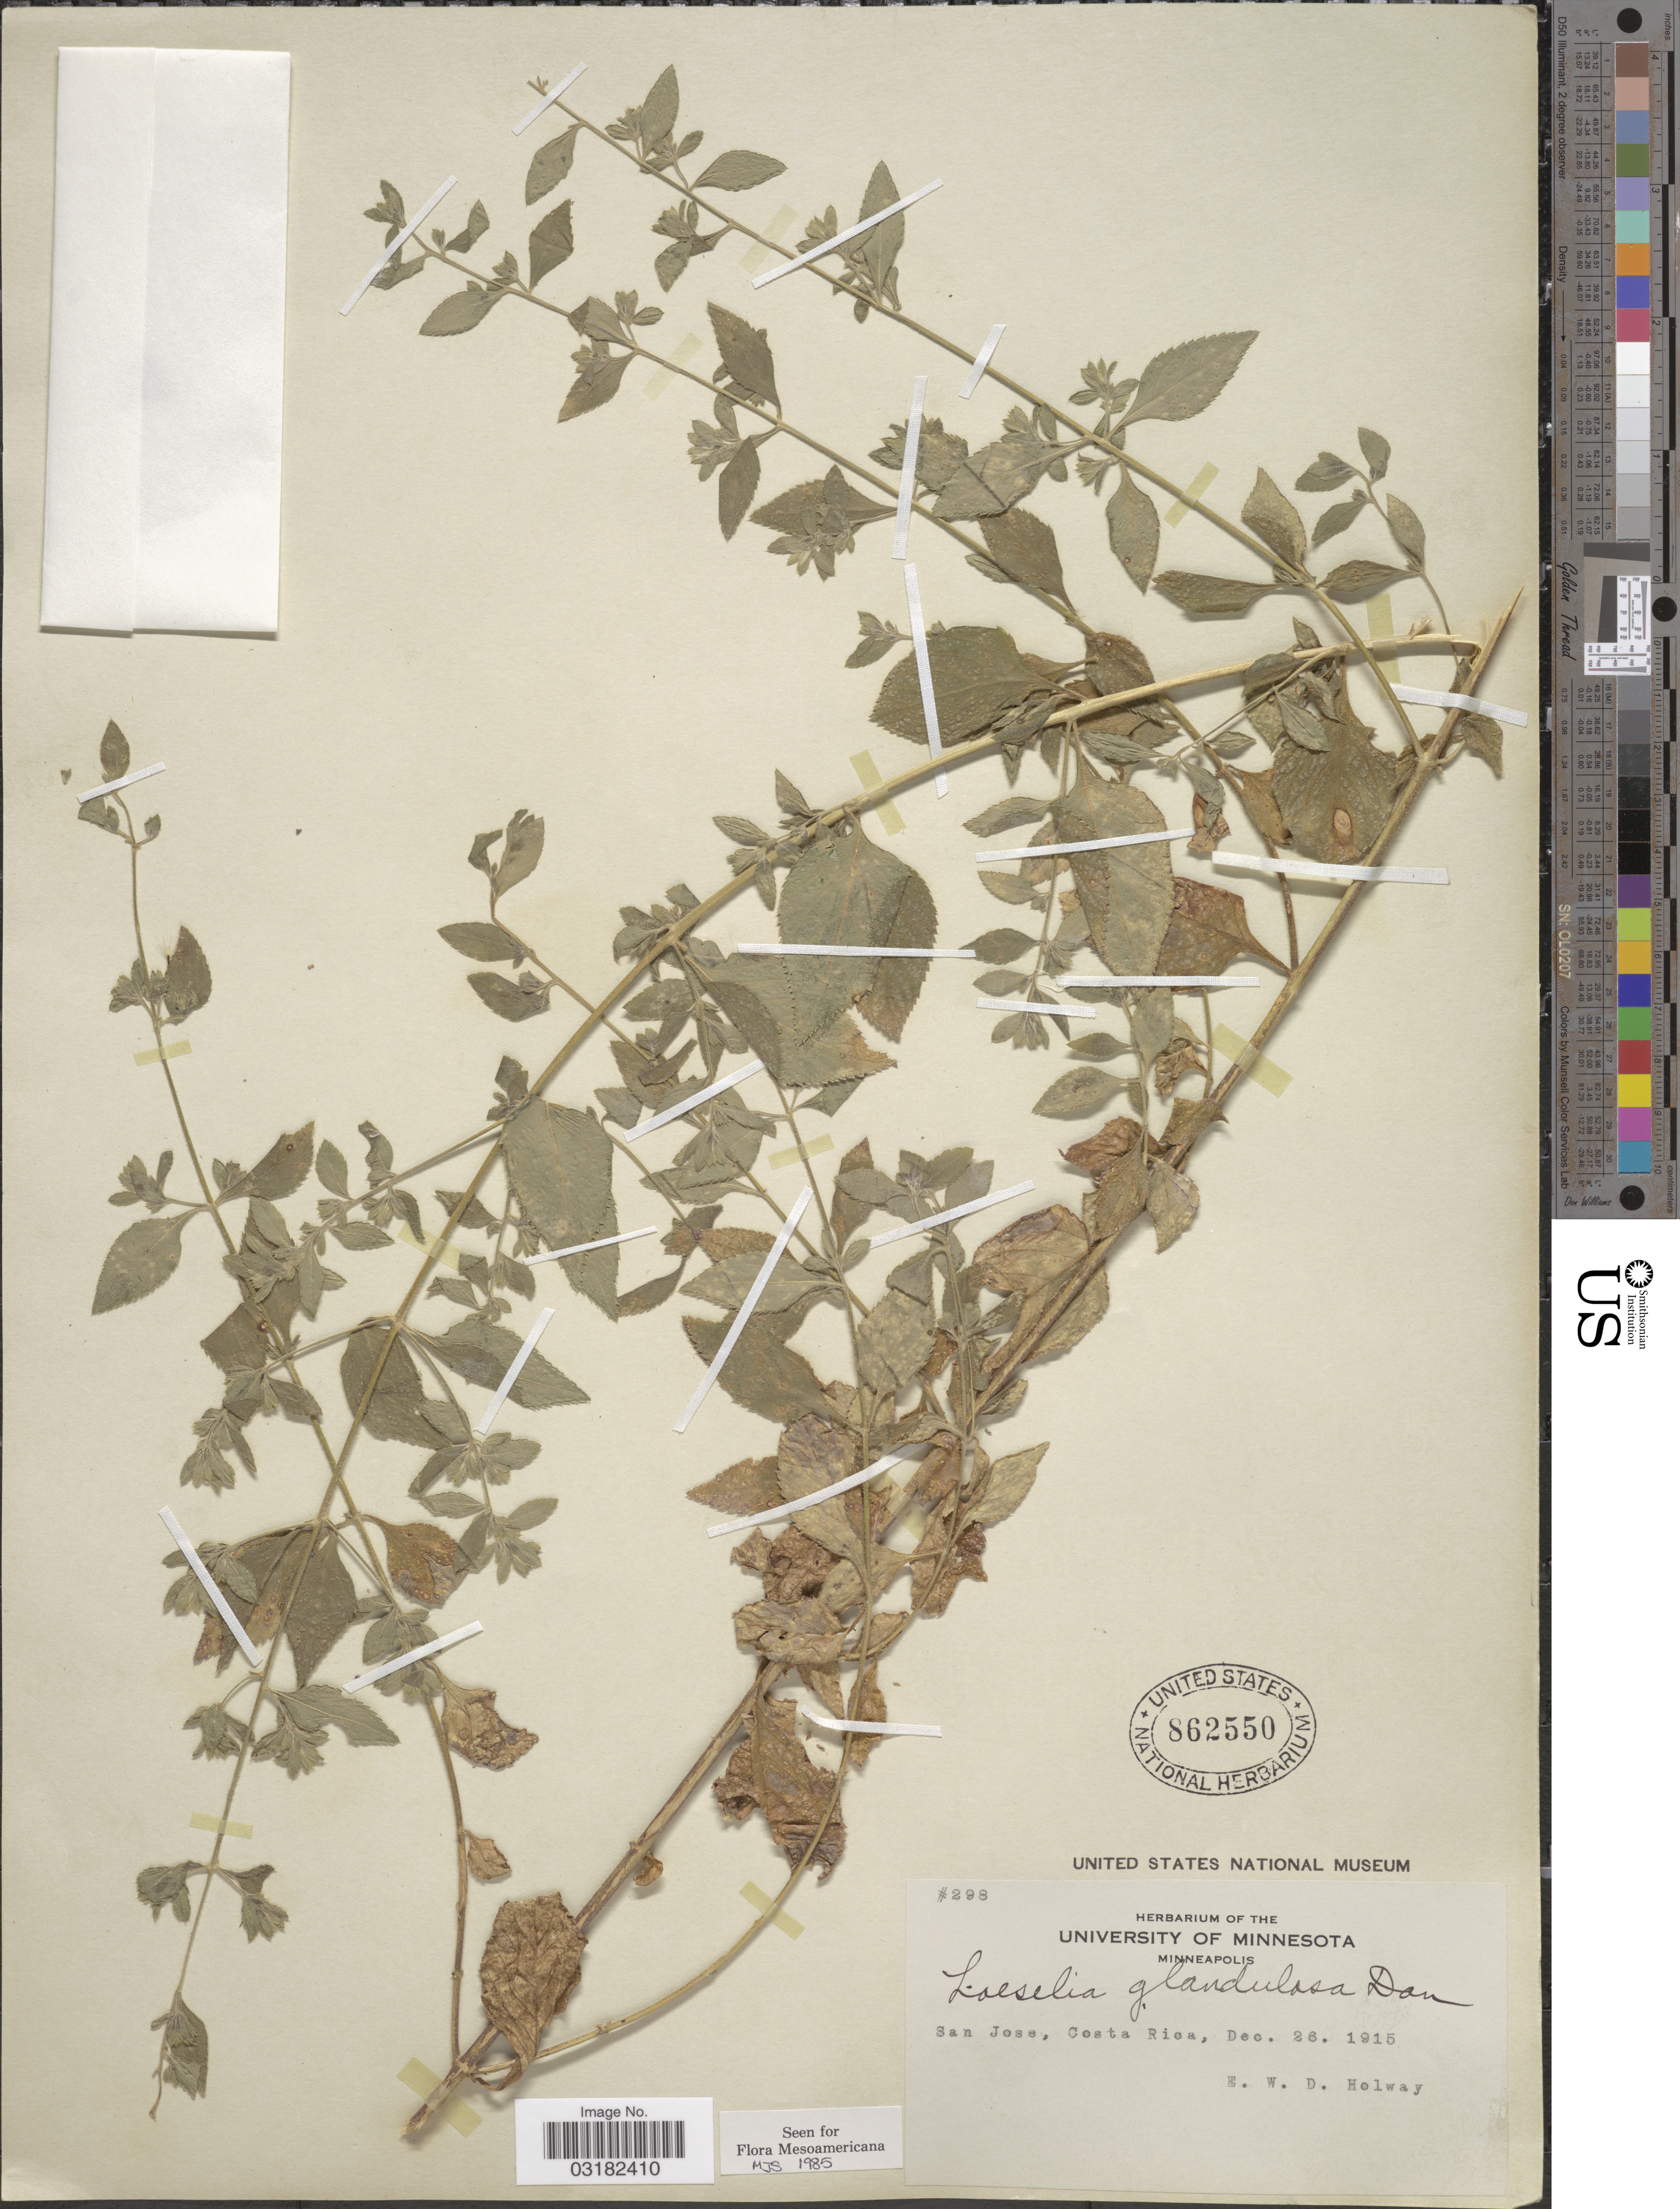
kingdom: Plantae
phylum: Tracheophyta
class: Magnoliopsida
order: Ericales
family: Polemoniaceae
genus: Loeselia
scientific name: Loeselia glandulosa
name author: (Cav.) G. Don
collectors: E. W. D. Holway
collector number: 298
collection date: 1915-12-26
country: Costa Rica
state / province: San José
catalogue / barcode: US 862550